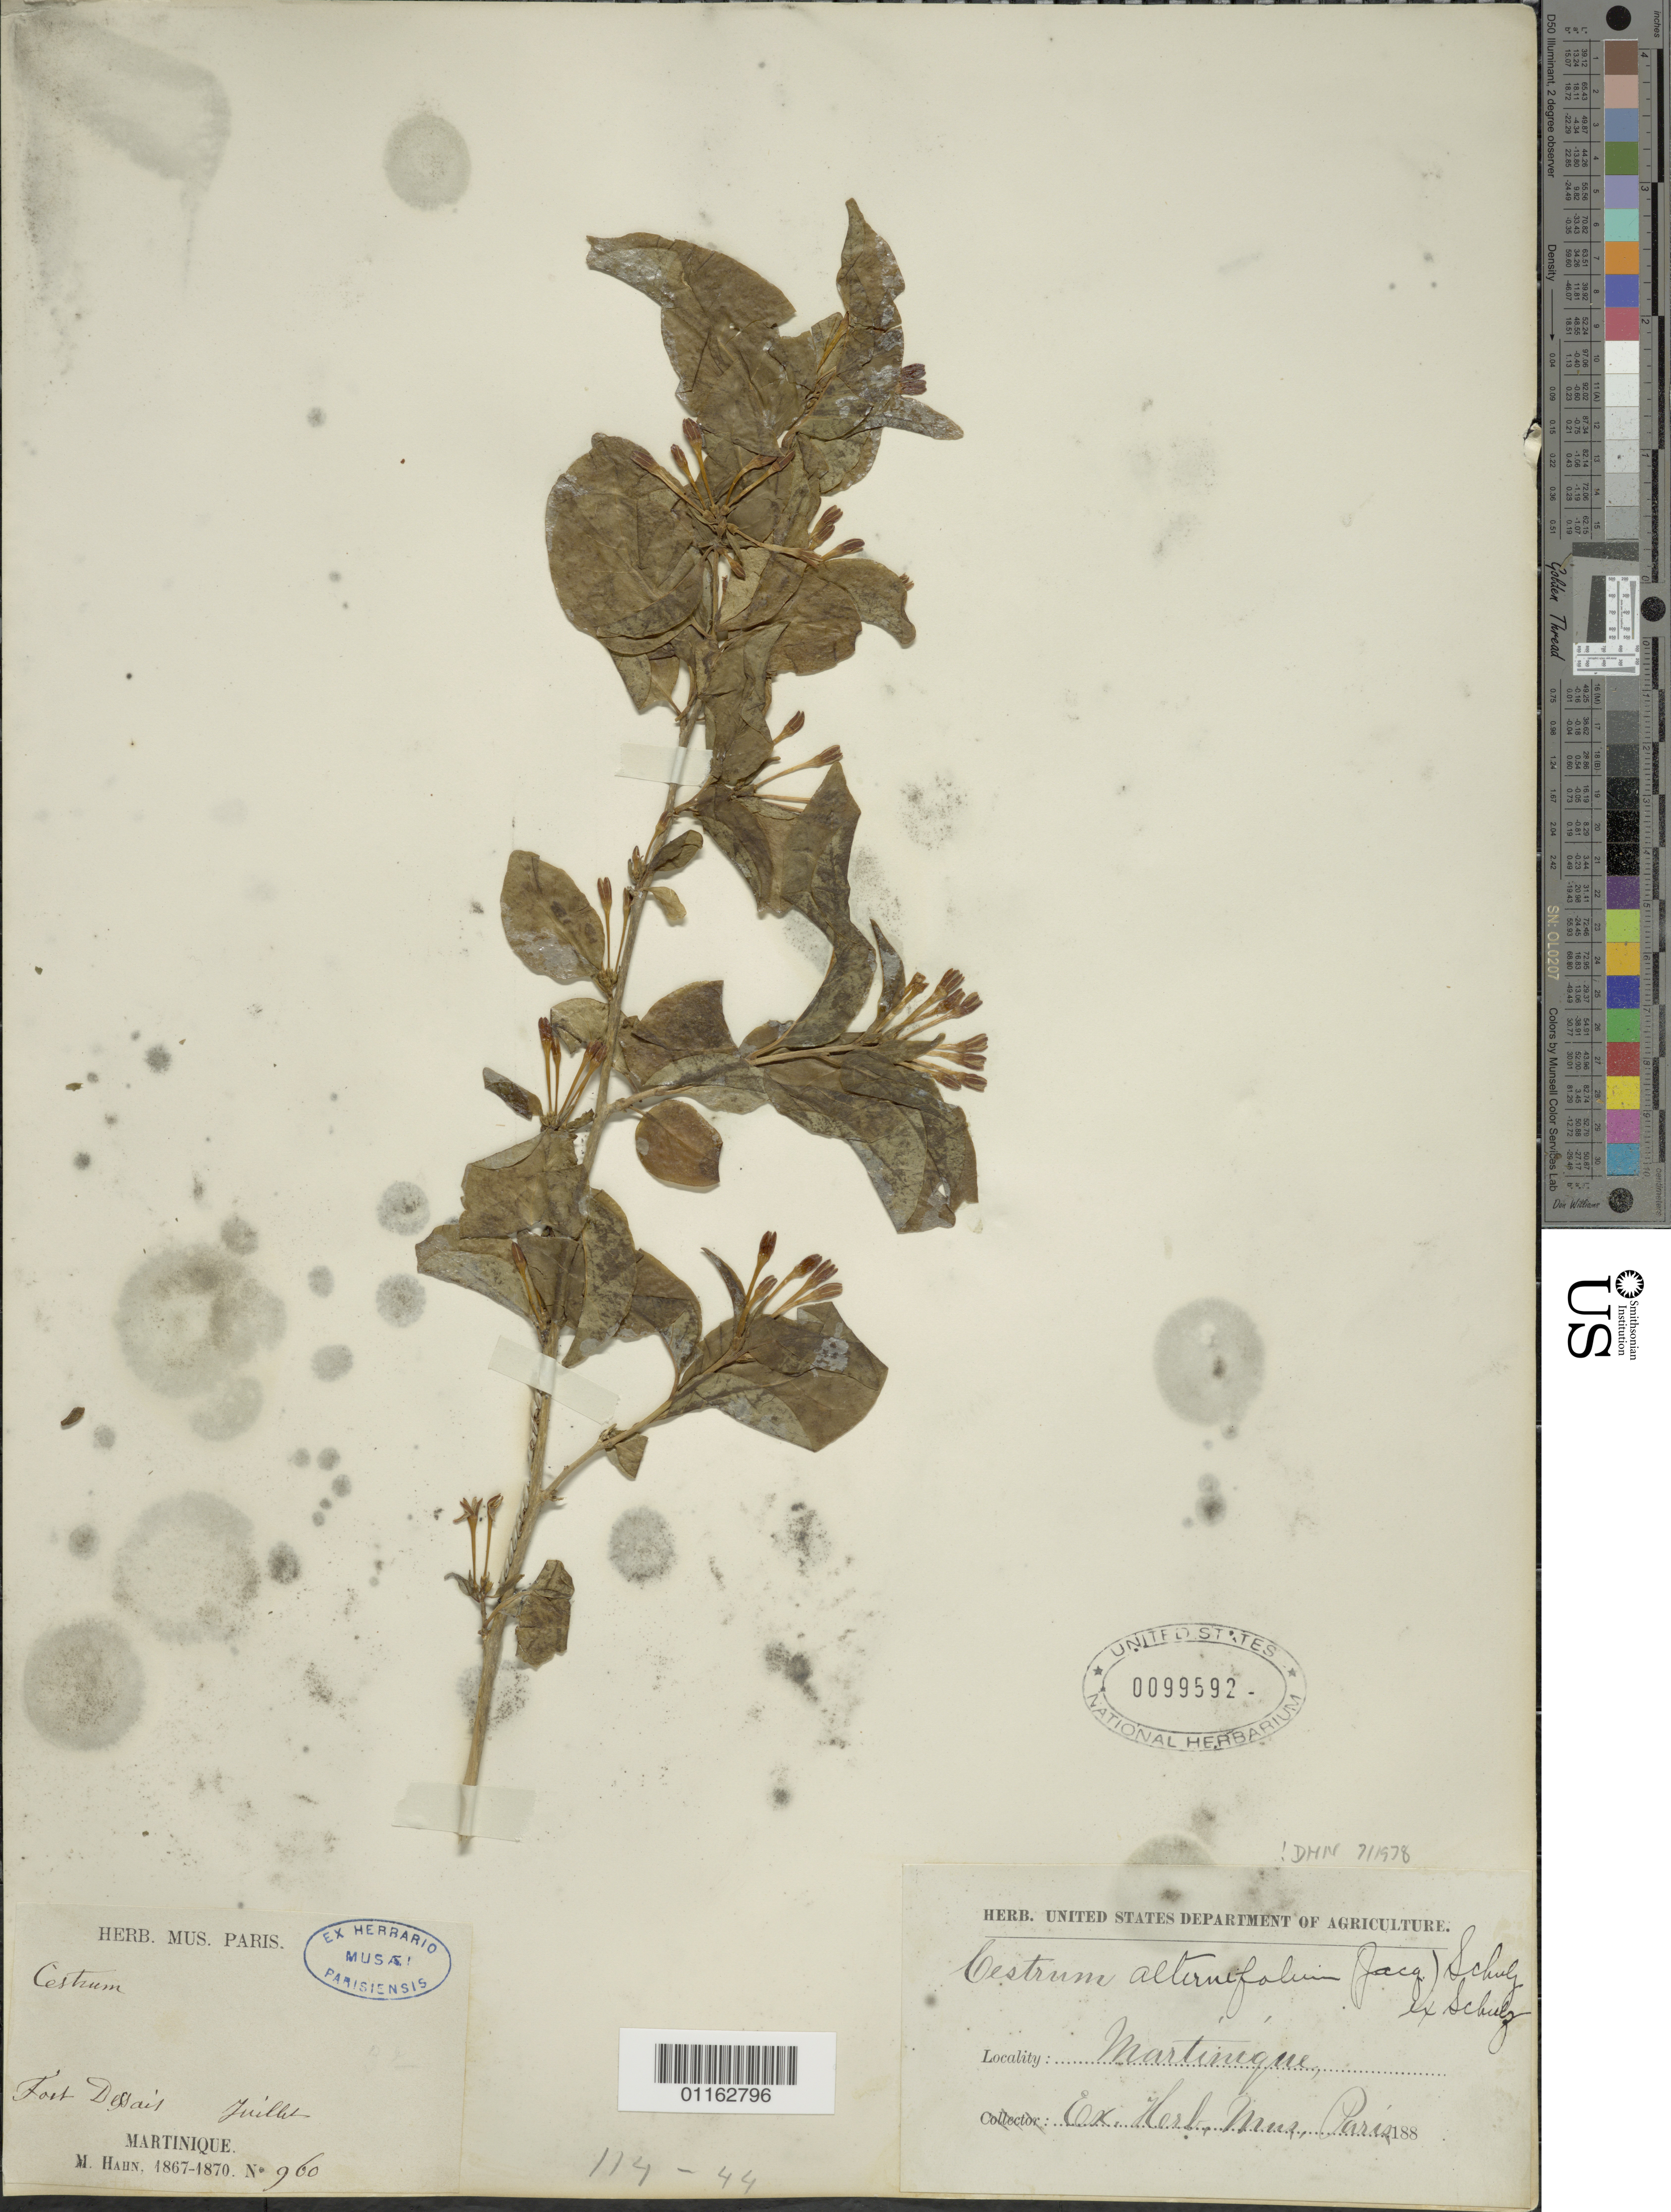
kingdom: Plantae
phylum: Tracheophyta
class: Magnoliopsida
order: Solanales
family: Solanaceae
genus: Cestrum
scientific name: Cestrum alternifolium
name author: (Jacq.) O.E. Schulz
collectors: M. Hahn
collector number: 960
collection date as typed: Jul 1867 to 1870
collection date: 1867-07/1870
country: Martinique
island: Martinique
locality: Fort Dessait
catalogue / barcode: US 99592